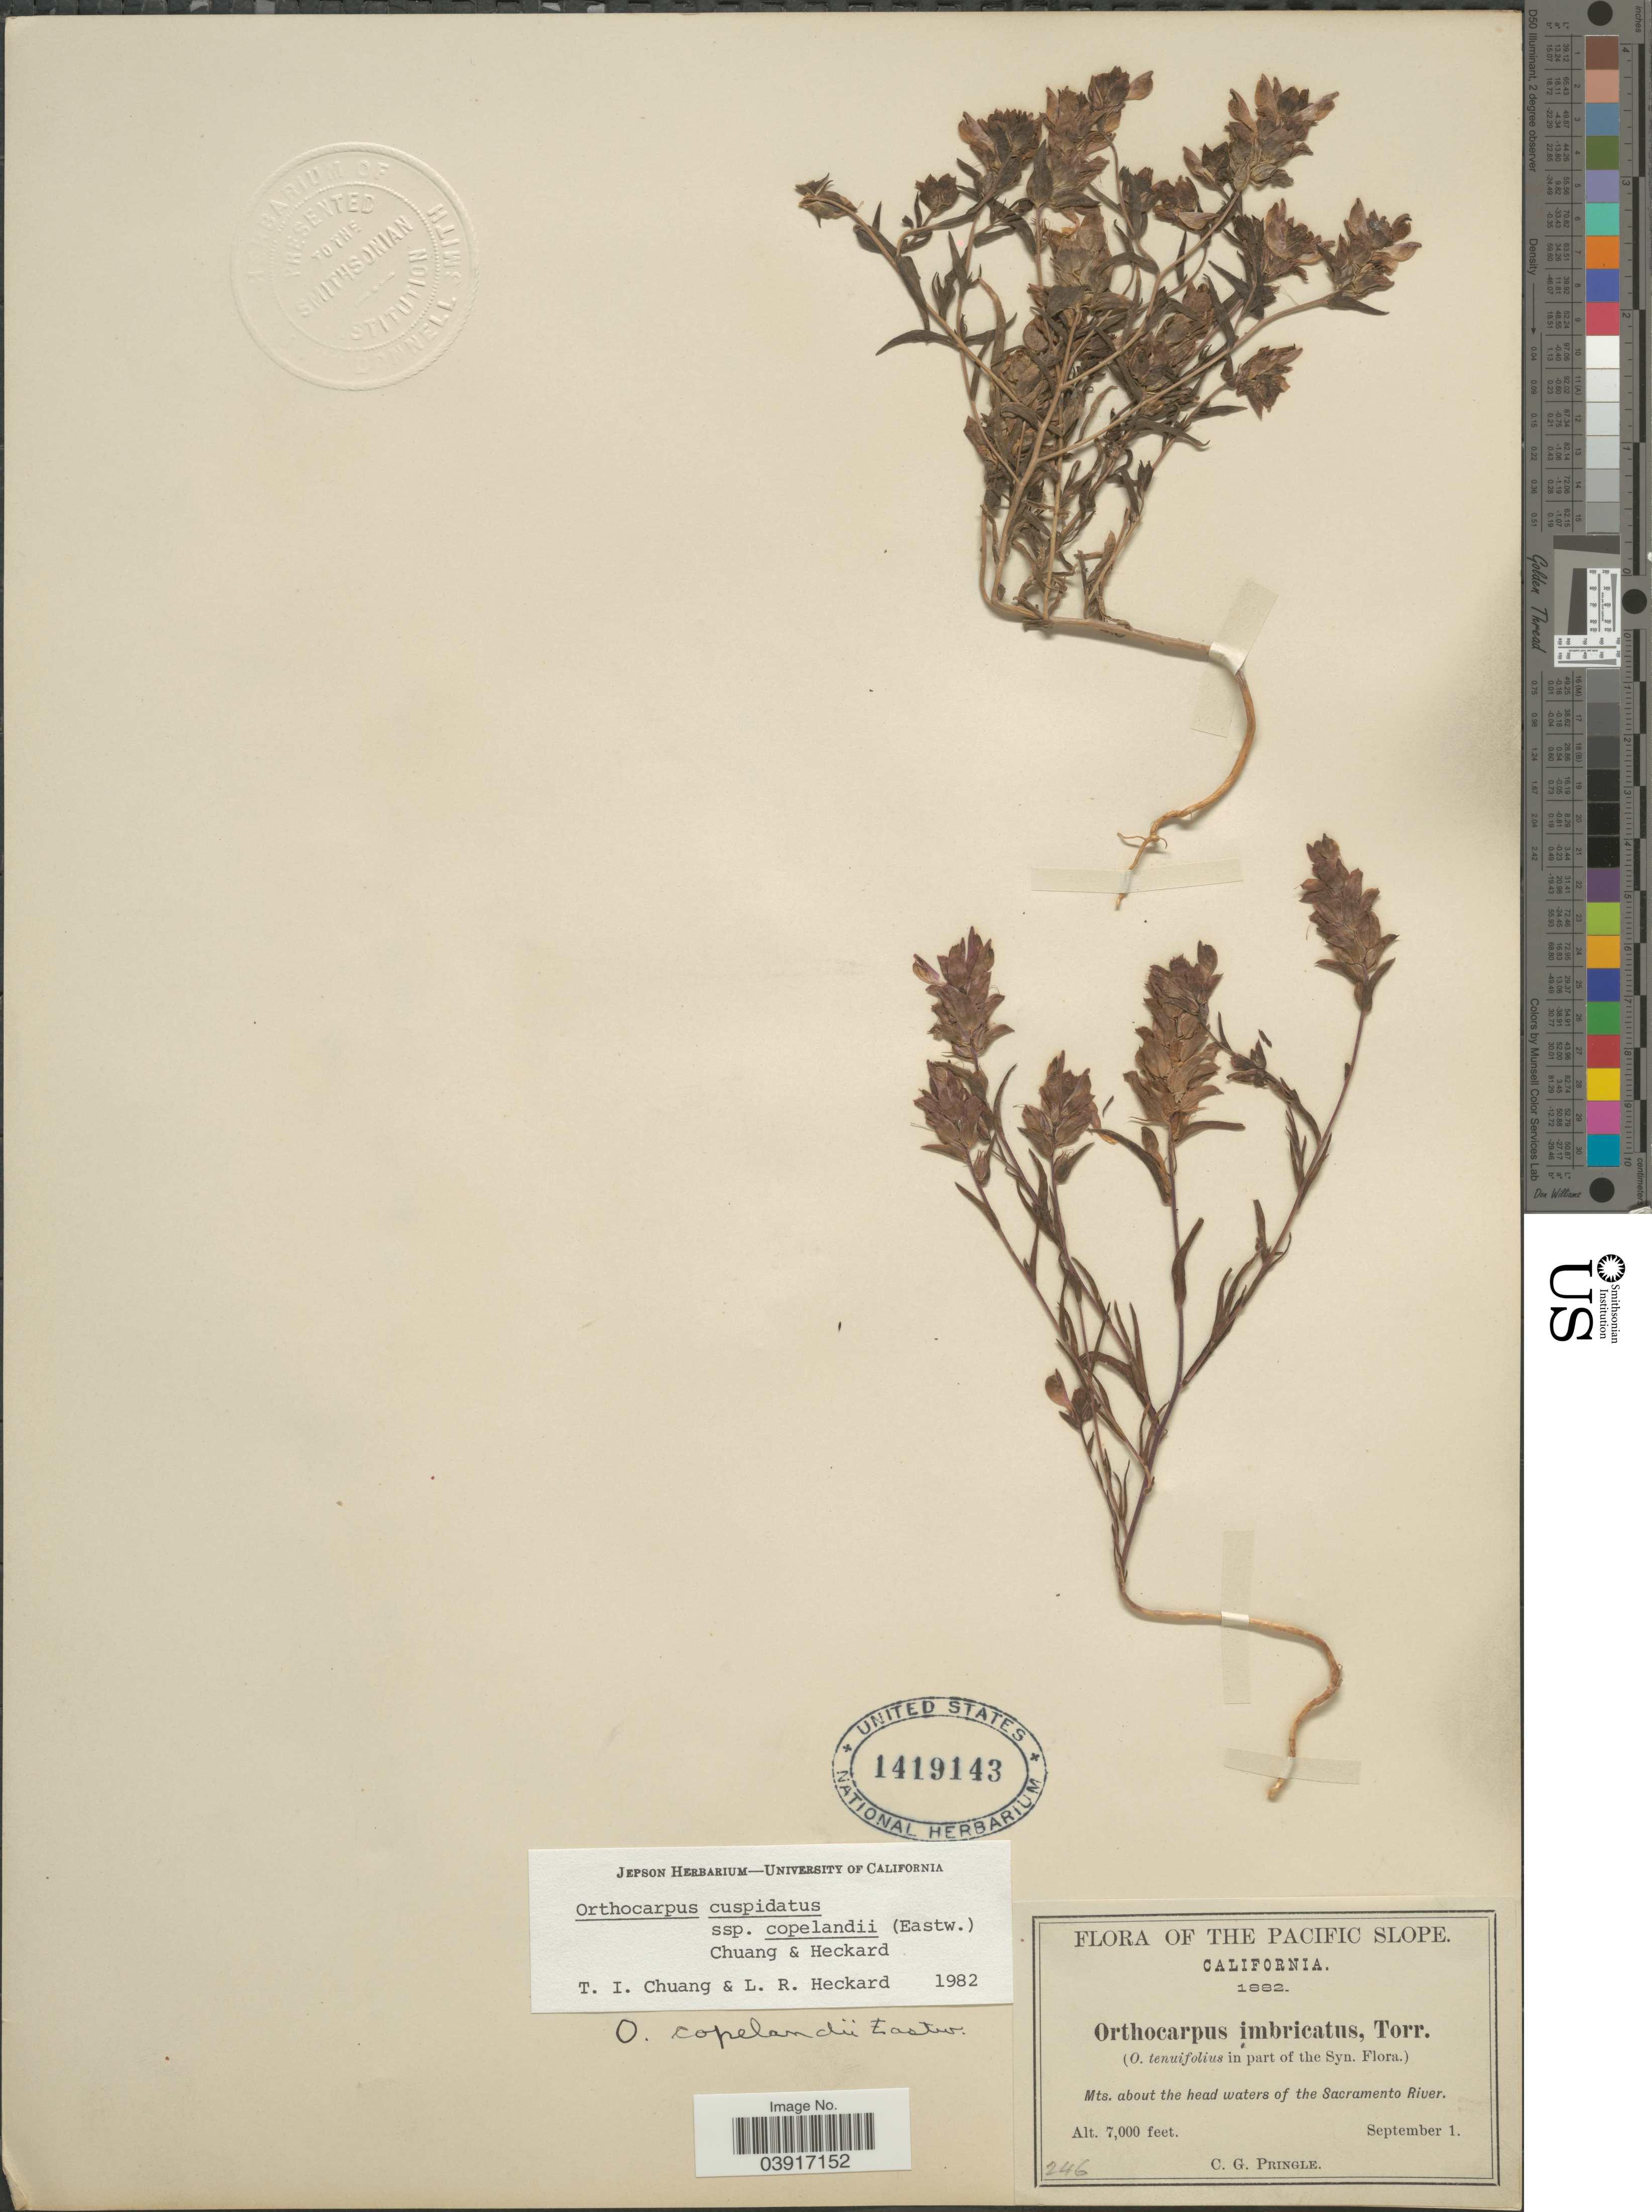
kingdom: Plantae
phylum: Tracheophyta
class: Magnoliopsida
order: Lamiales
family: Orobanchaceae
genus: Orthocarpus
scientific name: Orthocarpus cuspidatus subsp. copelandii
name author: (Eastw.) T.I. Chuang & Heckard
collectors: C. G. Pringle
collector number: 246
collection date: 1882-09-01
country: United States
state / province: California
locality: The Pacific Slope. Mts. about the head waters of the Sacramento River.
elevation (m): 2134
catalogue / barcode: US 1419143